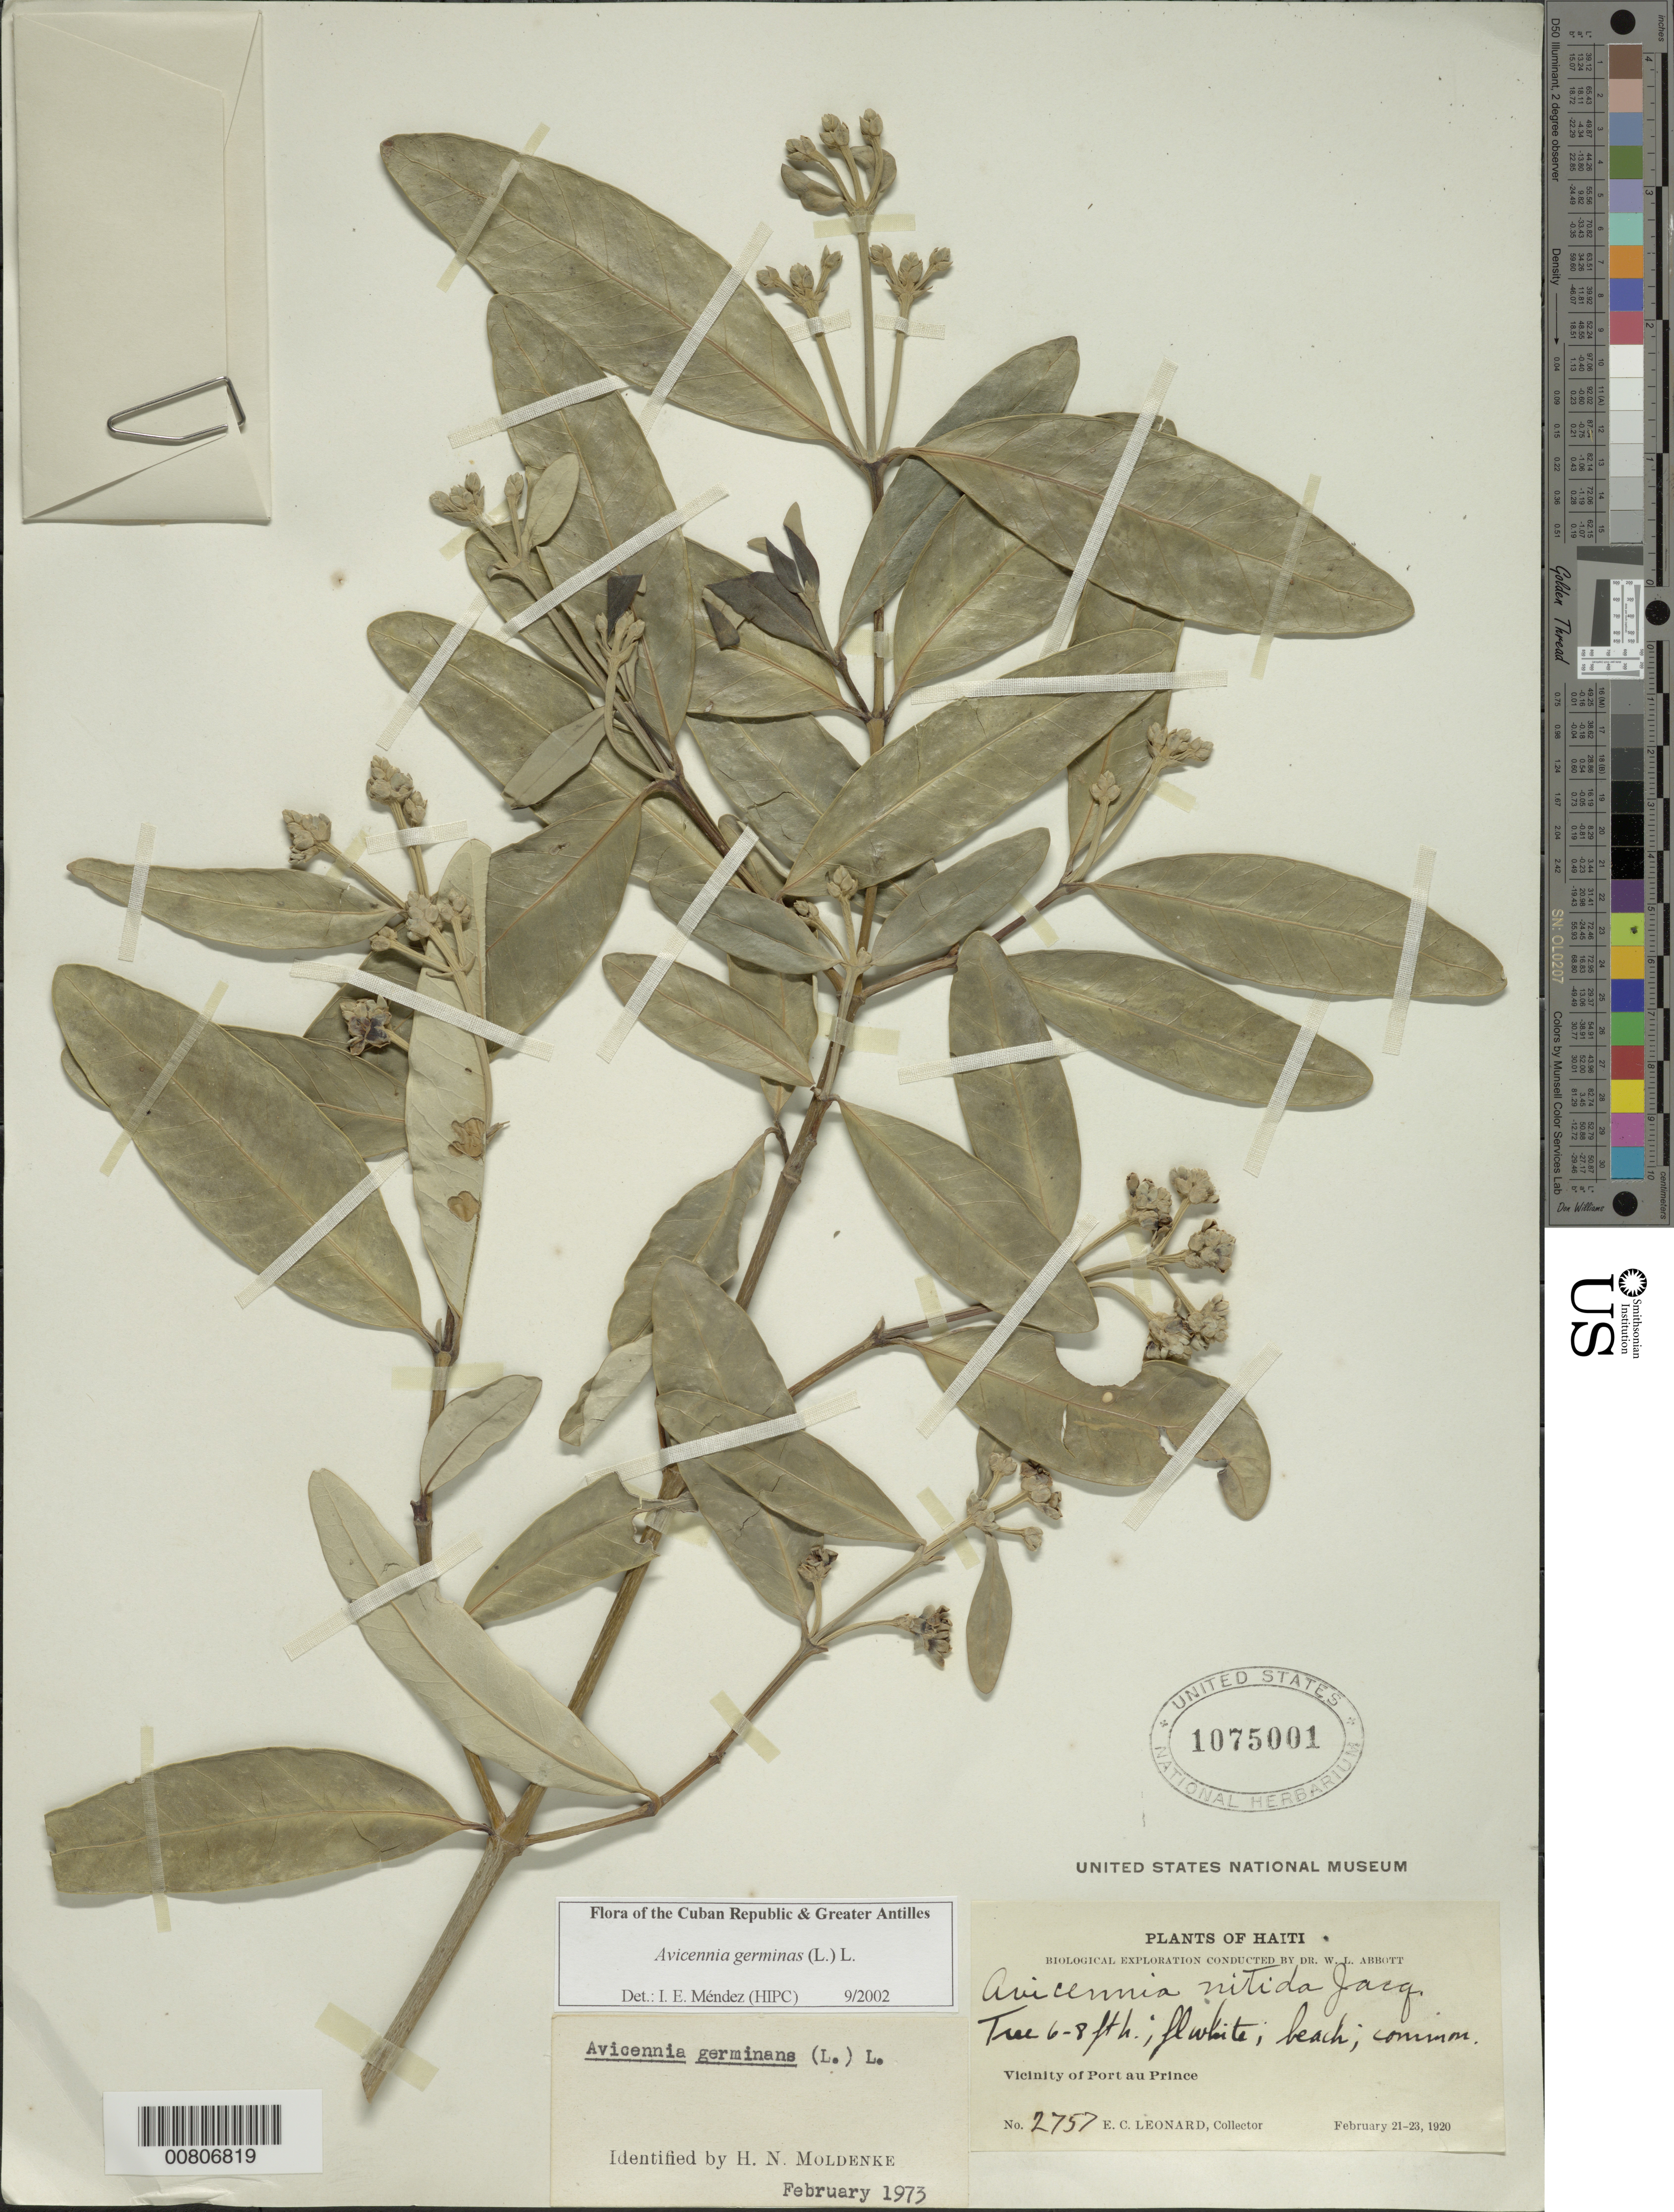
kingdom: Plantae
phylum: Tracheophyta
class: Magnoliopsida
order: Lamiales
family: Acanthaceae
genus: Avicennia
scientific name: Avicennia germinans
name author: (L.) L.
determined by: Méndez, Isidro E., (HIPC)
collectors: E. C. Leonard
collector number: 2757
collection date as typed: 21 Feb 1920 to 23 Feb 1920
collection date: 1920-02-21/1920-02-23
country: Haiti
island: Hispaniola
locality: Port au Prince, vicinity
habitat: Beach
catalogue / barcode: US 1075001